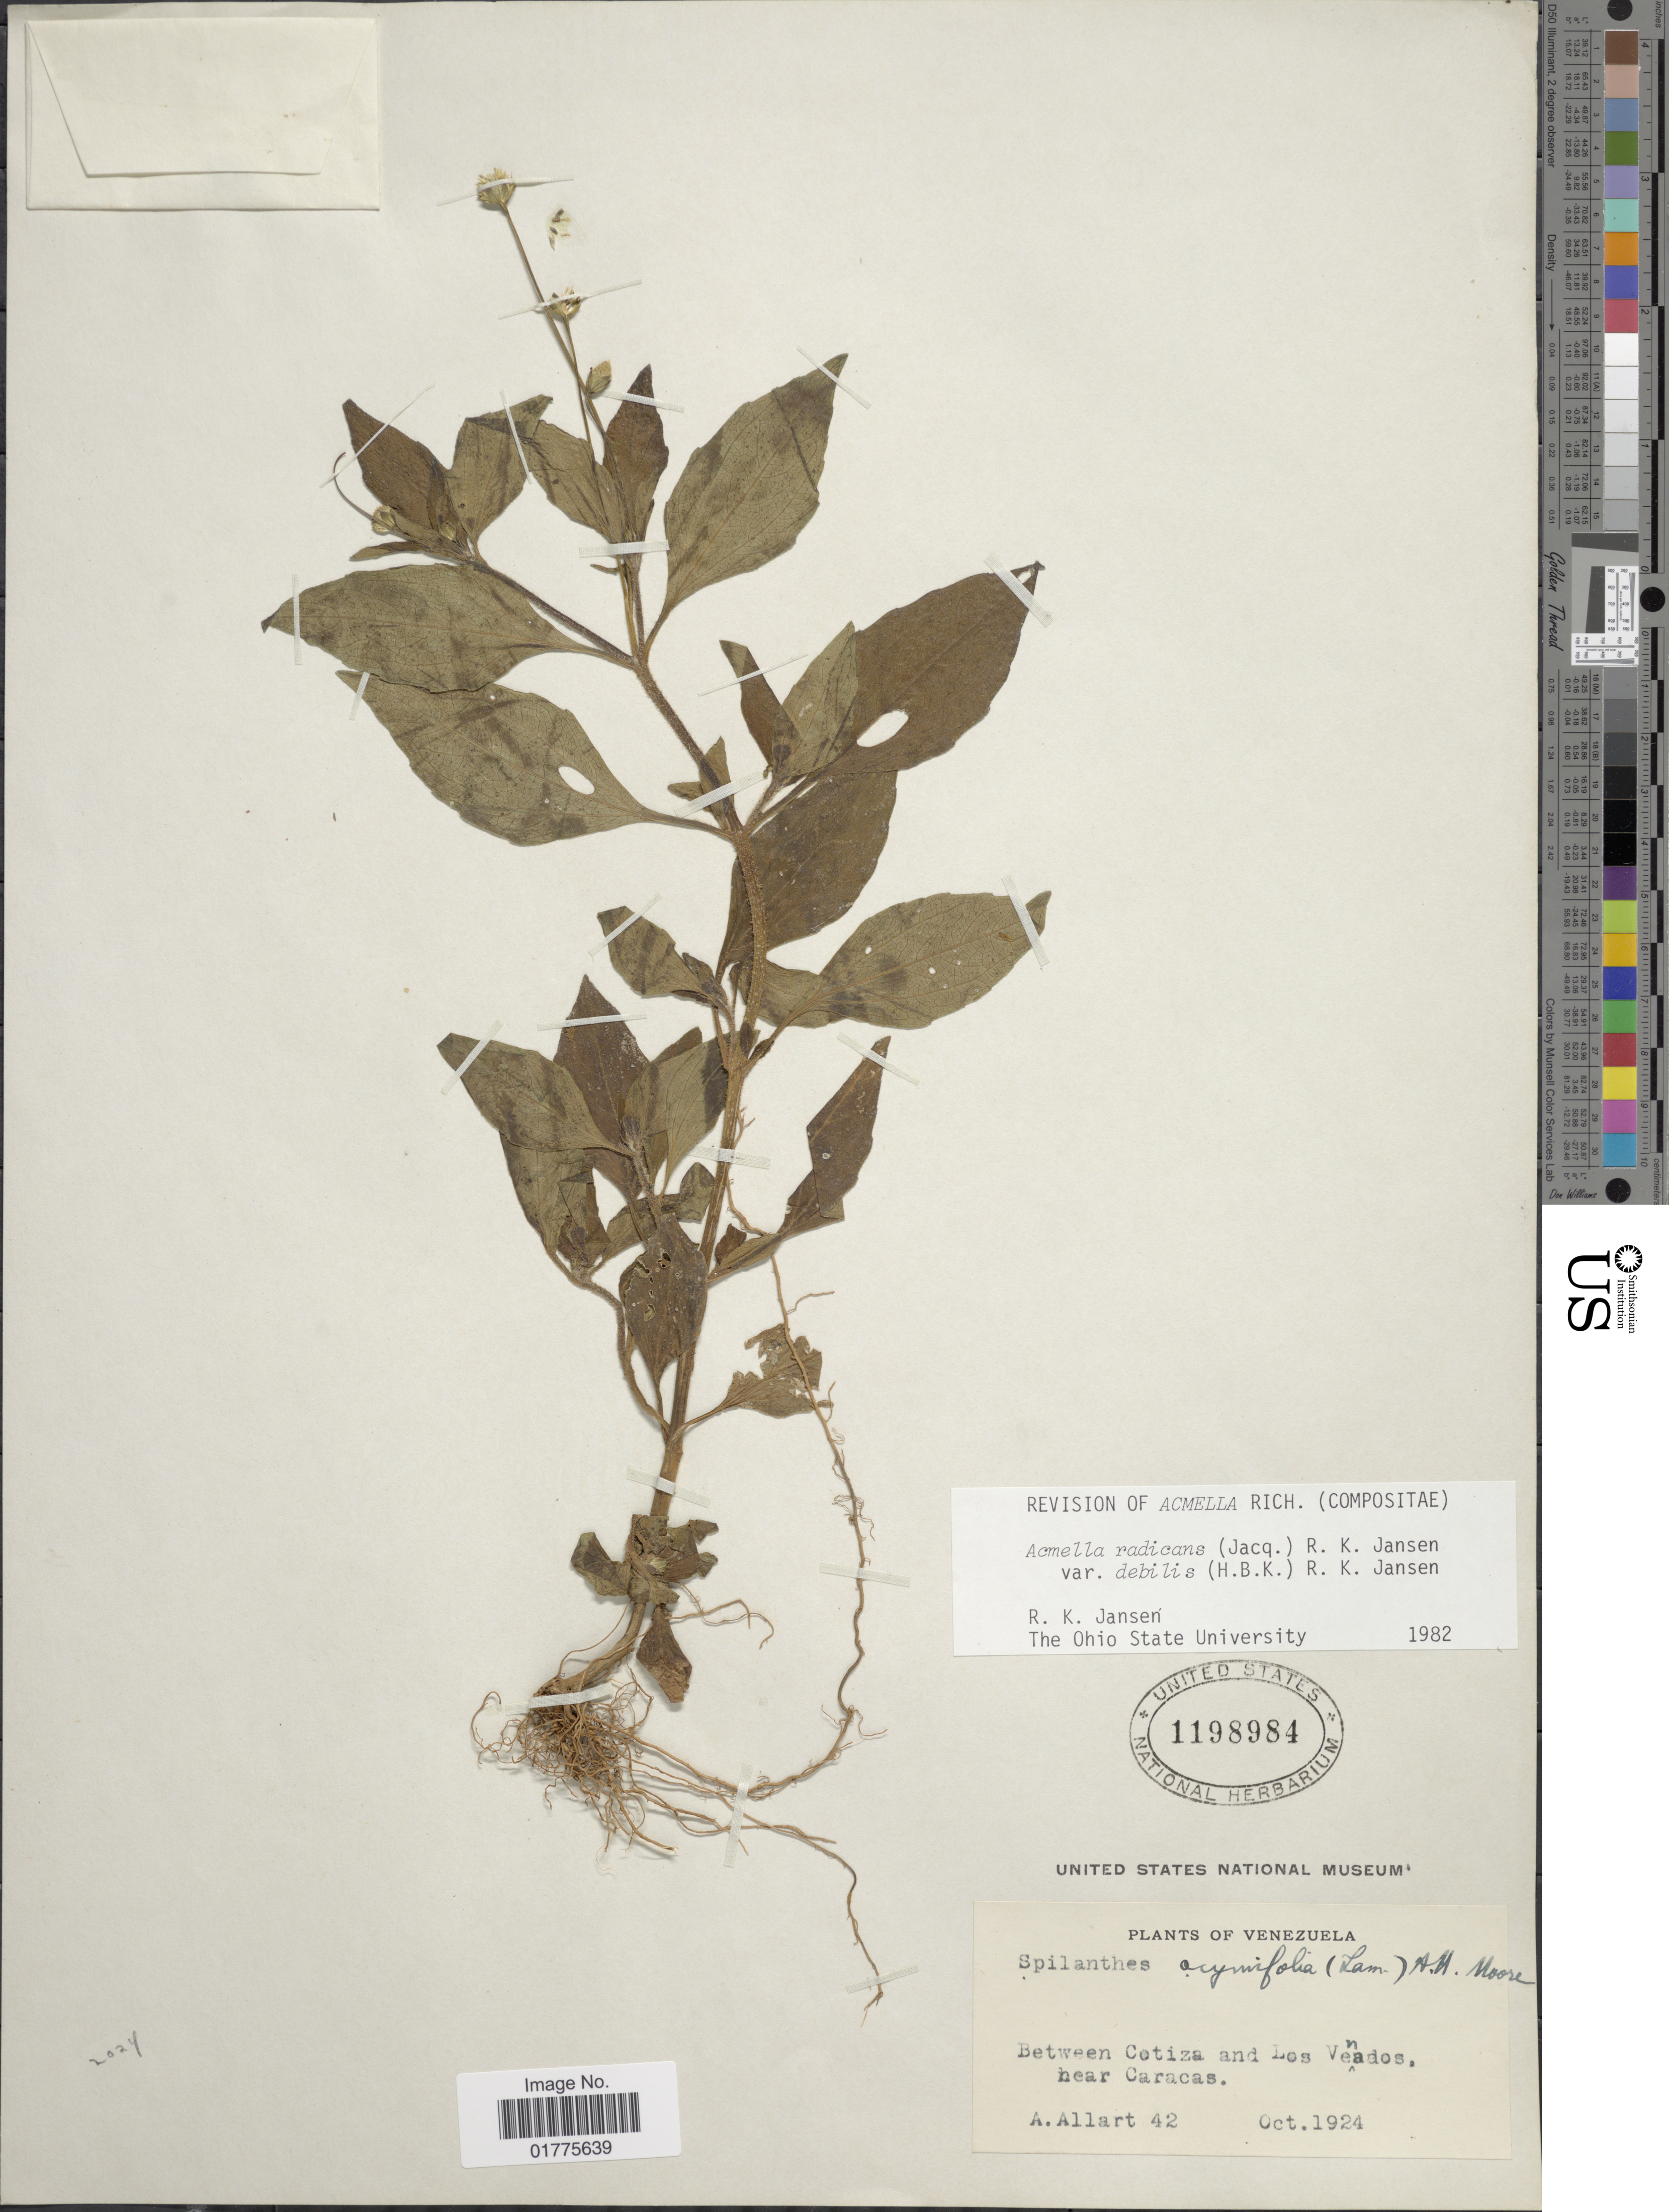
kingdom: Plantae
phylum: Tracheophyta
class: Magnoliopsida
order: Asterales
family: Asteraceae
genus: Acmella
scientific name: Acmella radicans var. debilis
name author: (Kunth) R.K. Jansen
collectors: A. Allart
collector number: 42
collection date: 1924-10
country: Venezuela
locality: Between Cotiza and Los Venados, near Caracas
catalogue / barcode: US 1198984